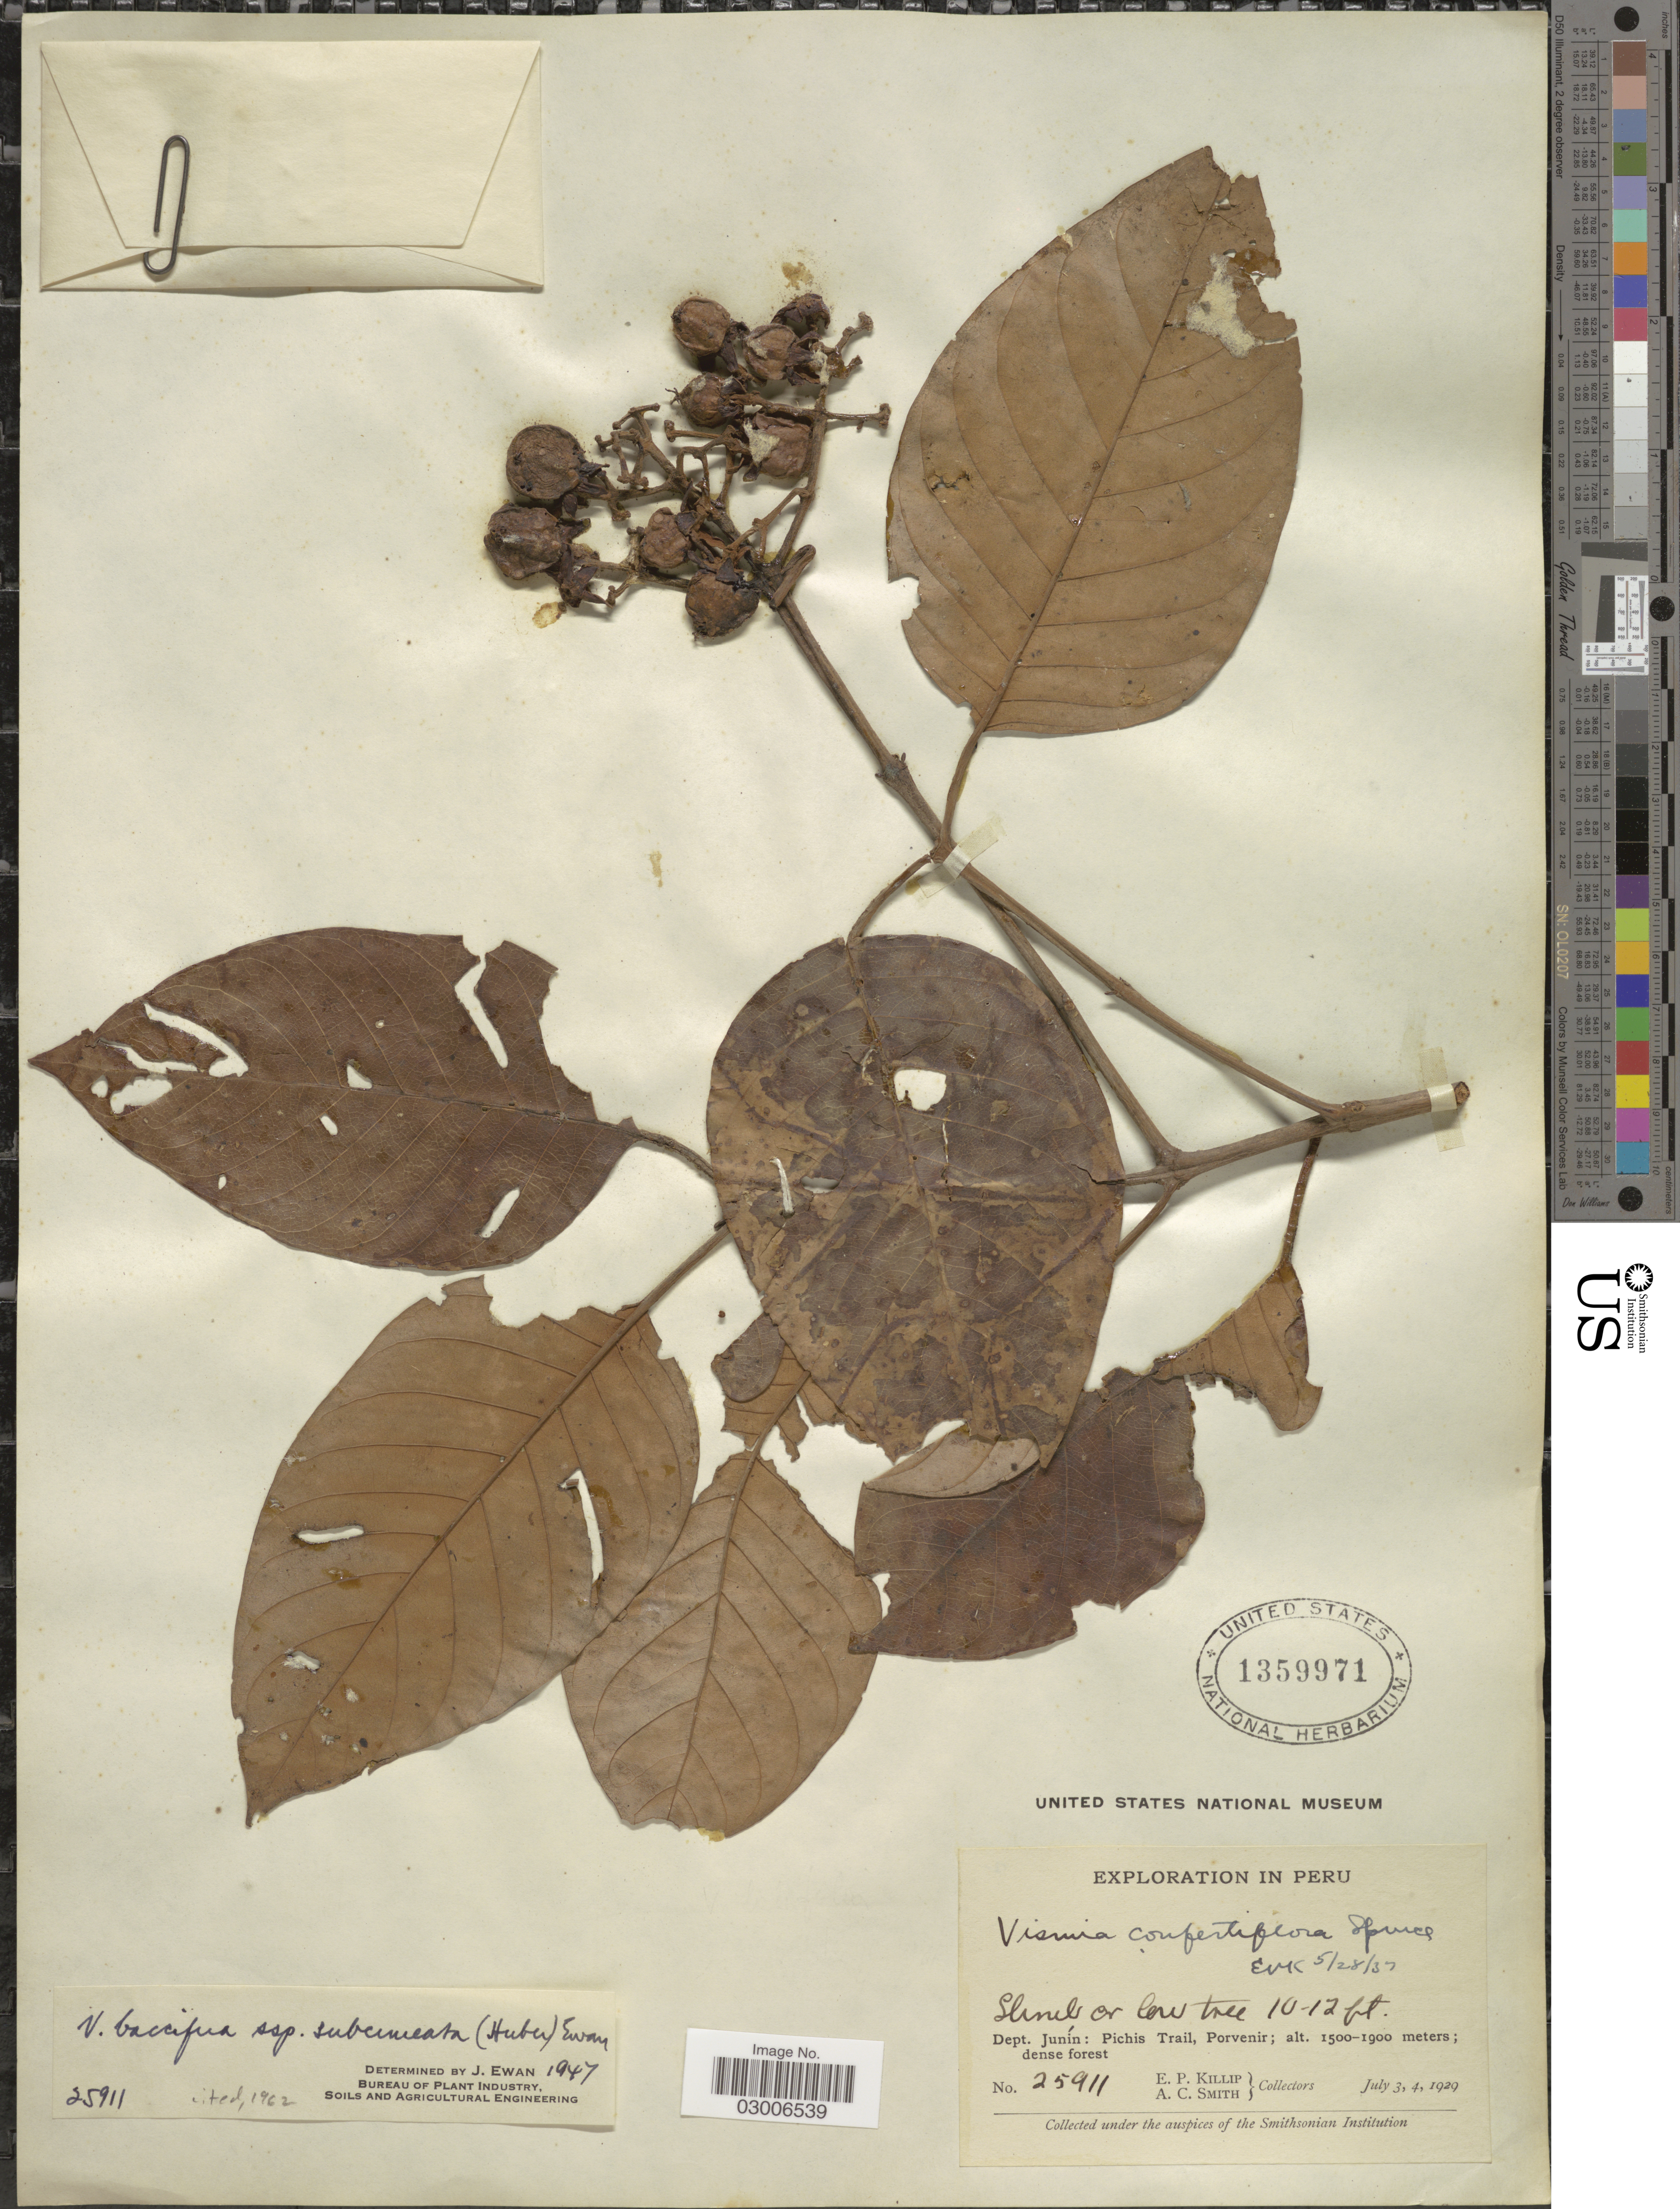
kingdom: Plantae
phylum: Tracheophyta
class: Magnoliopsida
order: Malpighiales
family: Hypericaceae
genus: Vismia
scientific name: Vismia baccifera subsp. subcuneata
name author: (Huber) Ewan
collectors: E. P. Killip & A. C. Smith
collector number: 25911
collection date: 1929-07-03/1929-07-04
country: Peru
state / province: Junín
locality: Dept. Junín: Pichis Trail, Porvenir.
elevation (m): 1500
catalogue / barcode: US 1359971